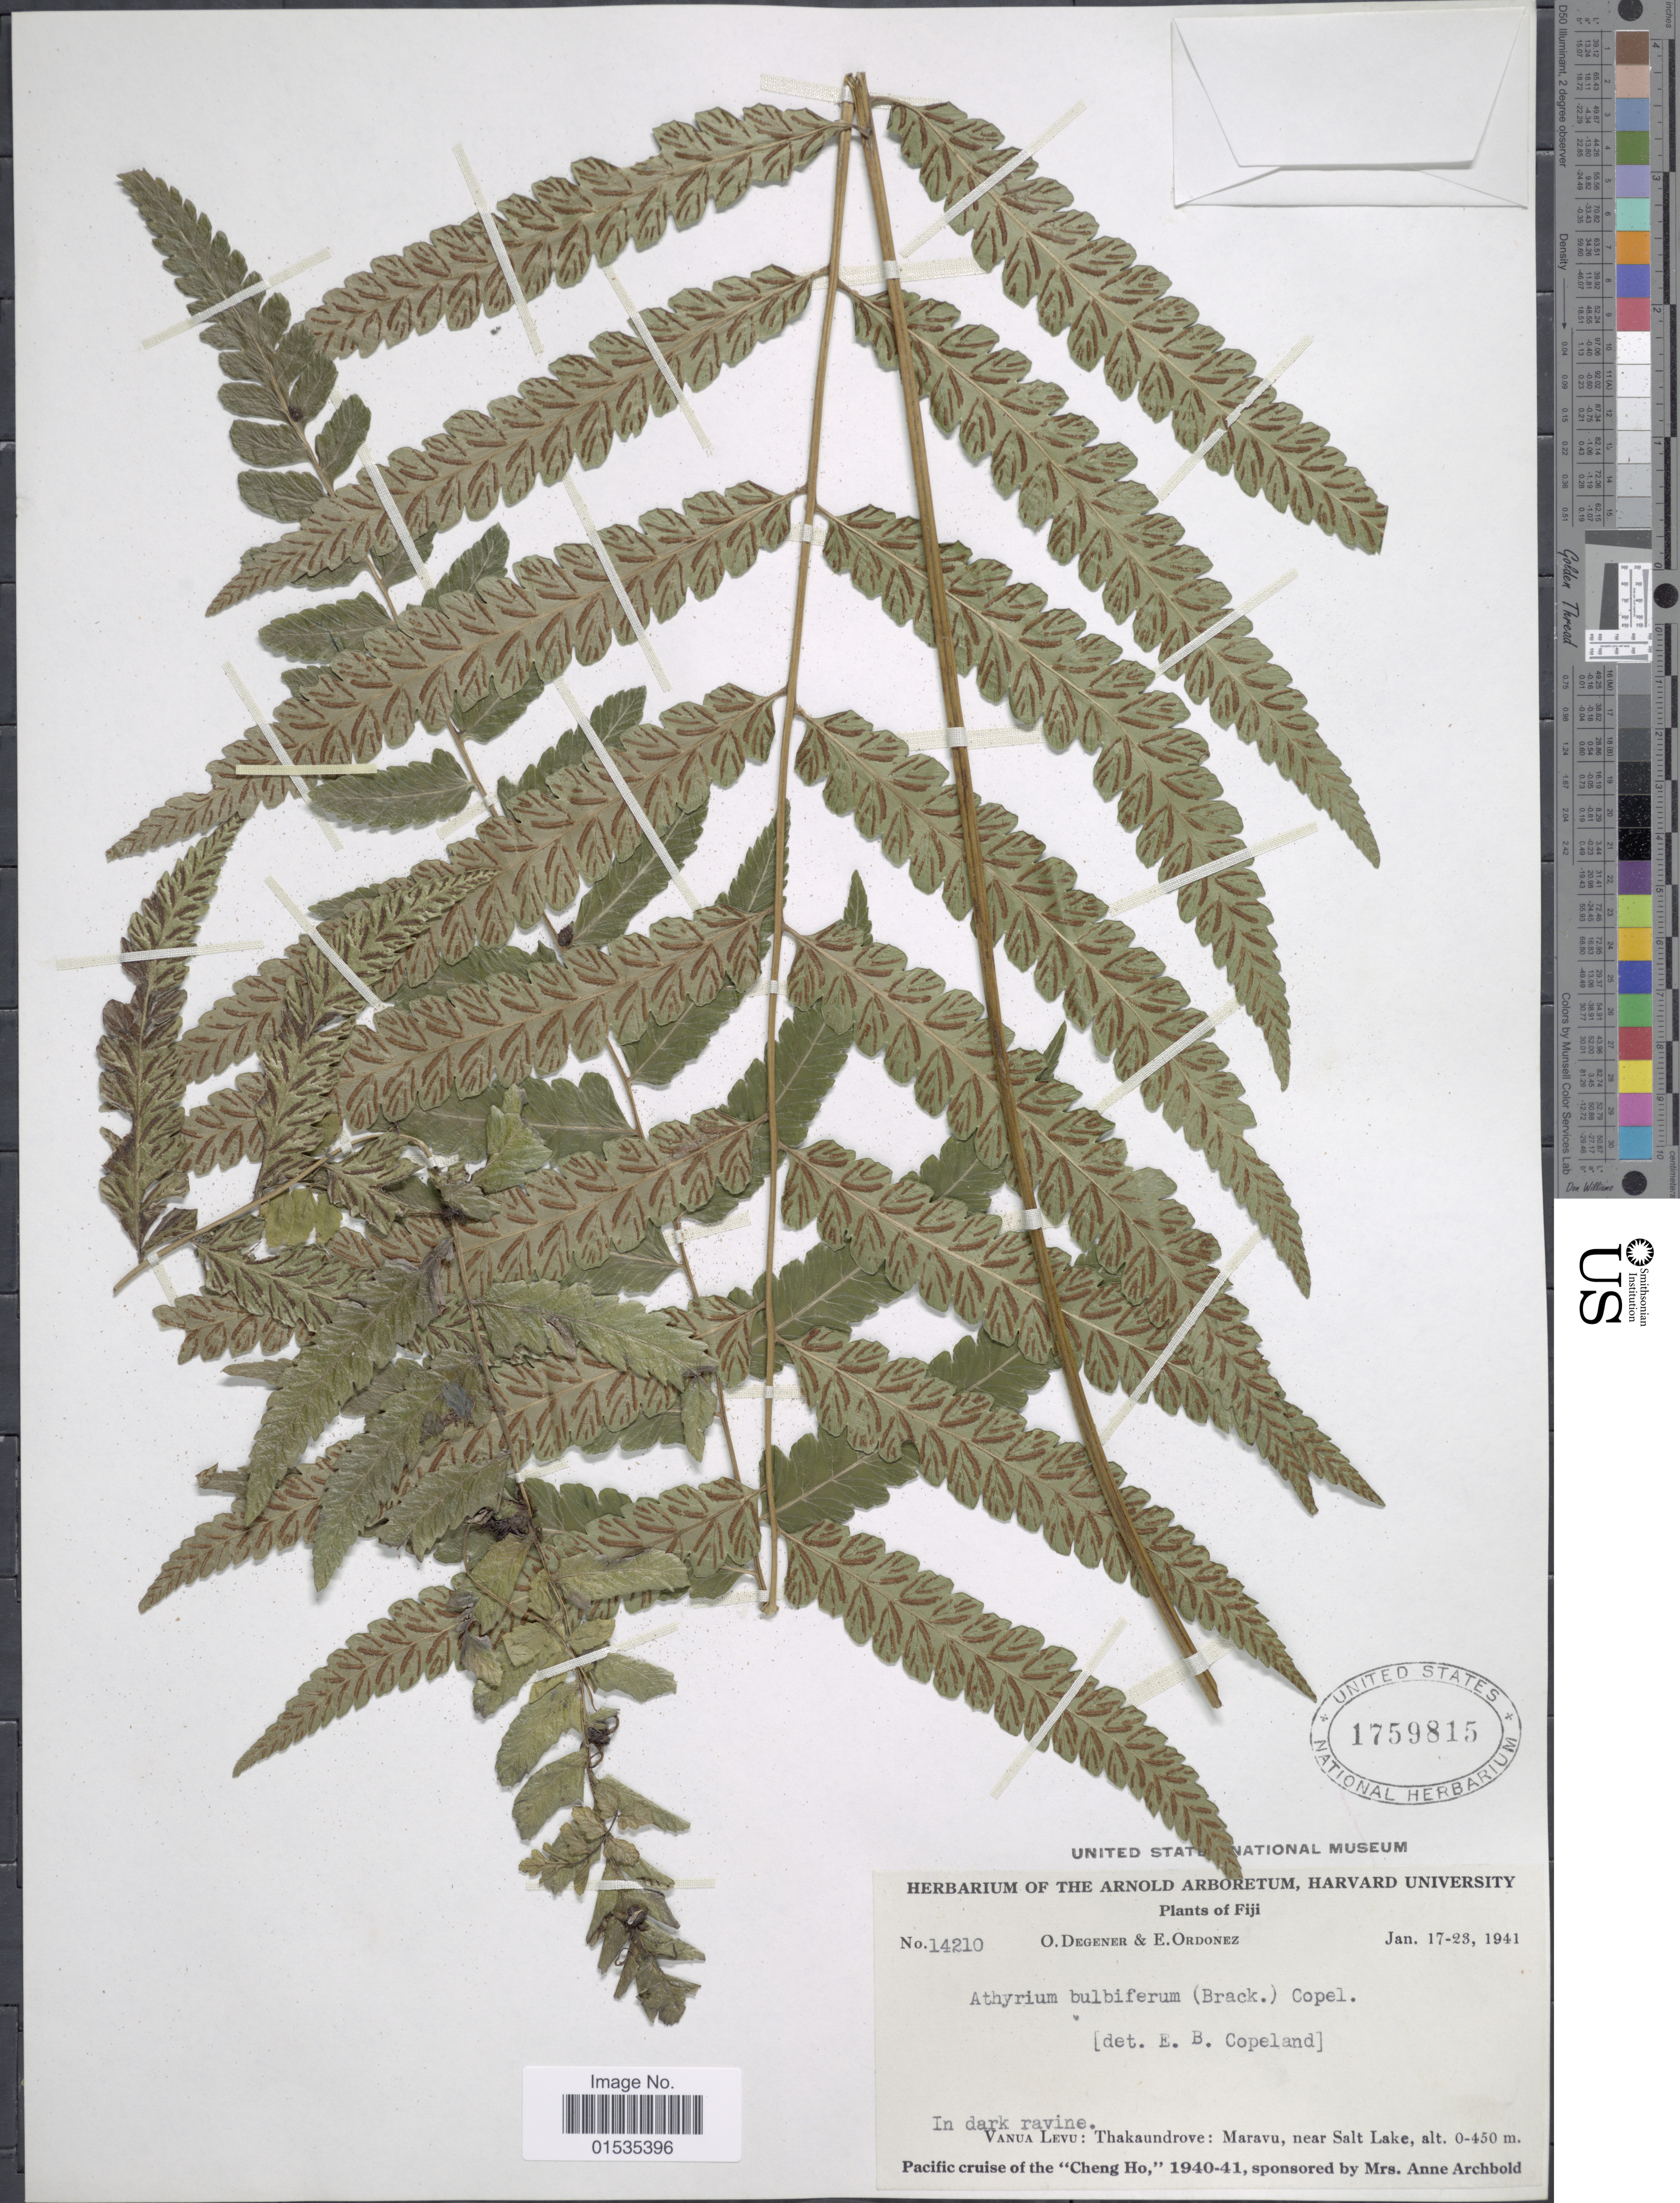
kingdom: Plantae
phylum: Tracheophyta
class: Polypodiopsida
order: Polypodiales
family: Athyriaceae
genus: Diplazium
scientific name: Diplazium bulbiferum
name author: Brack. in Wilkes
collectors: O. Degener & E. Ordonez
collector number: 14210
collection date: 1941-01-17/1941-01-23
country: Fiji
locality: Vanua Levu: Thakaundrove: Maravu, near Salt Lake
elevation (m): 0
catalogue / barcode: US 1759815